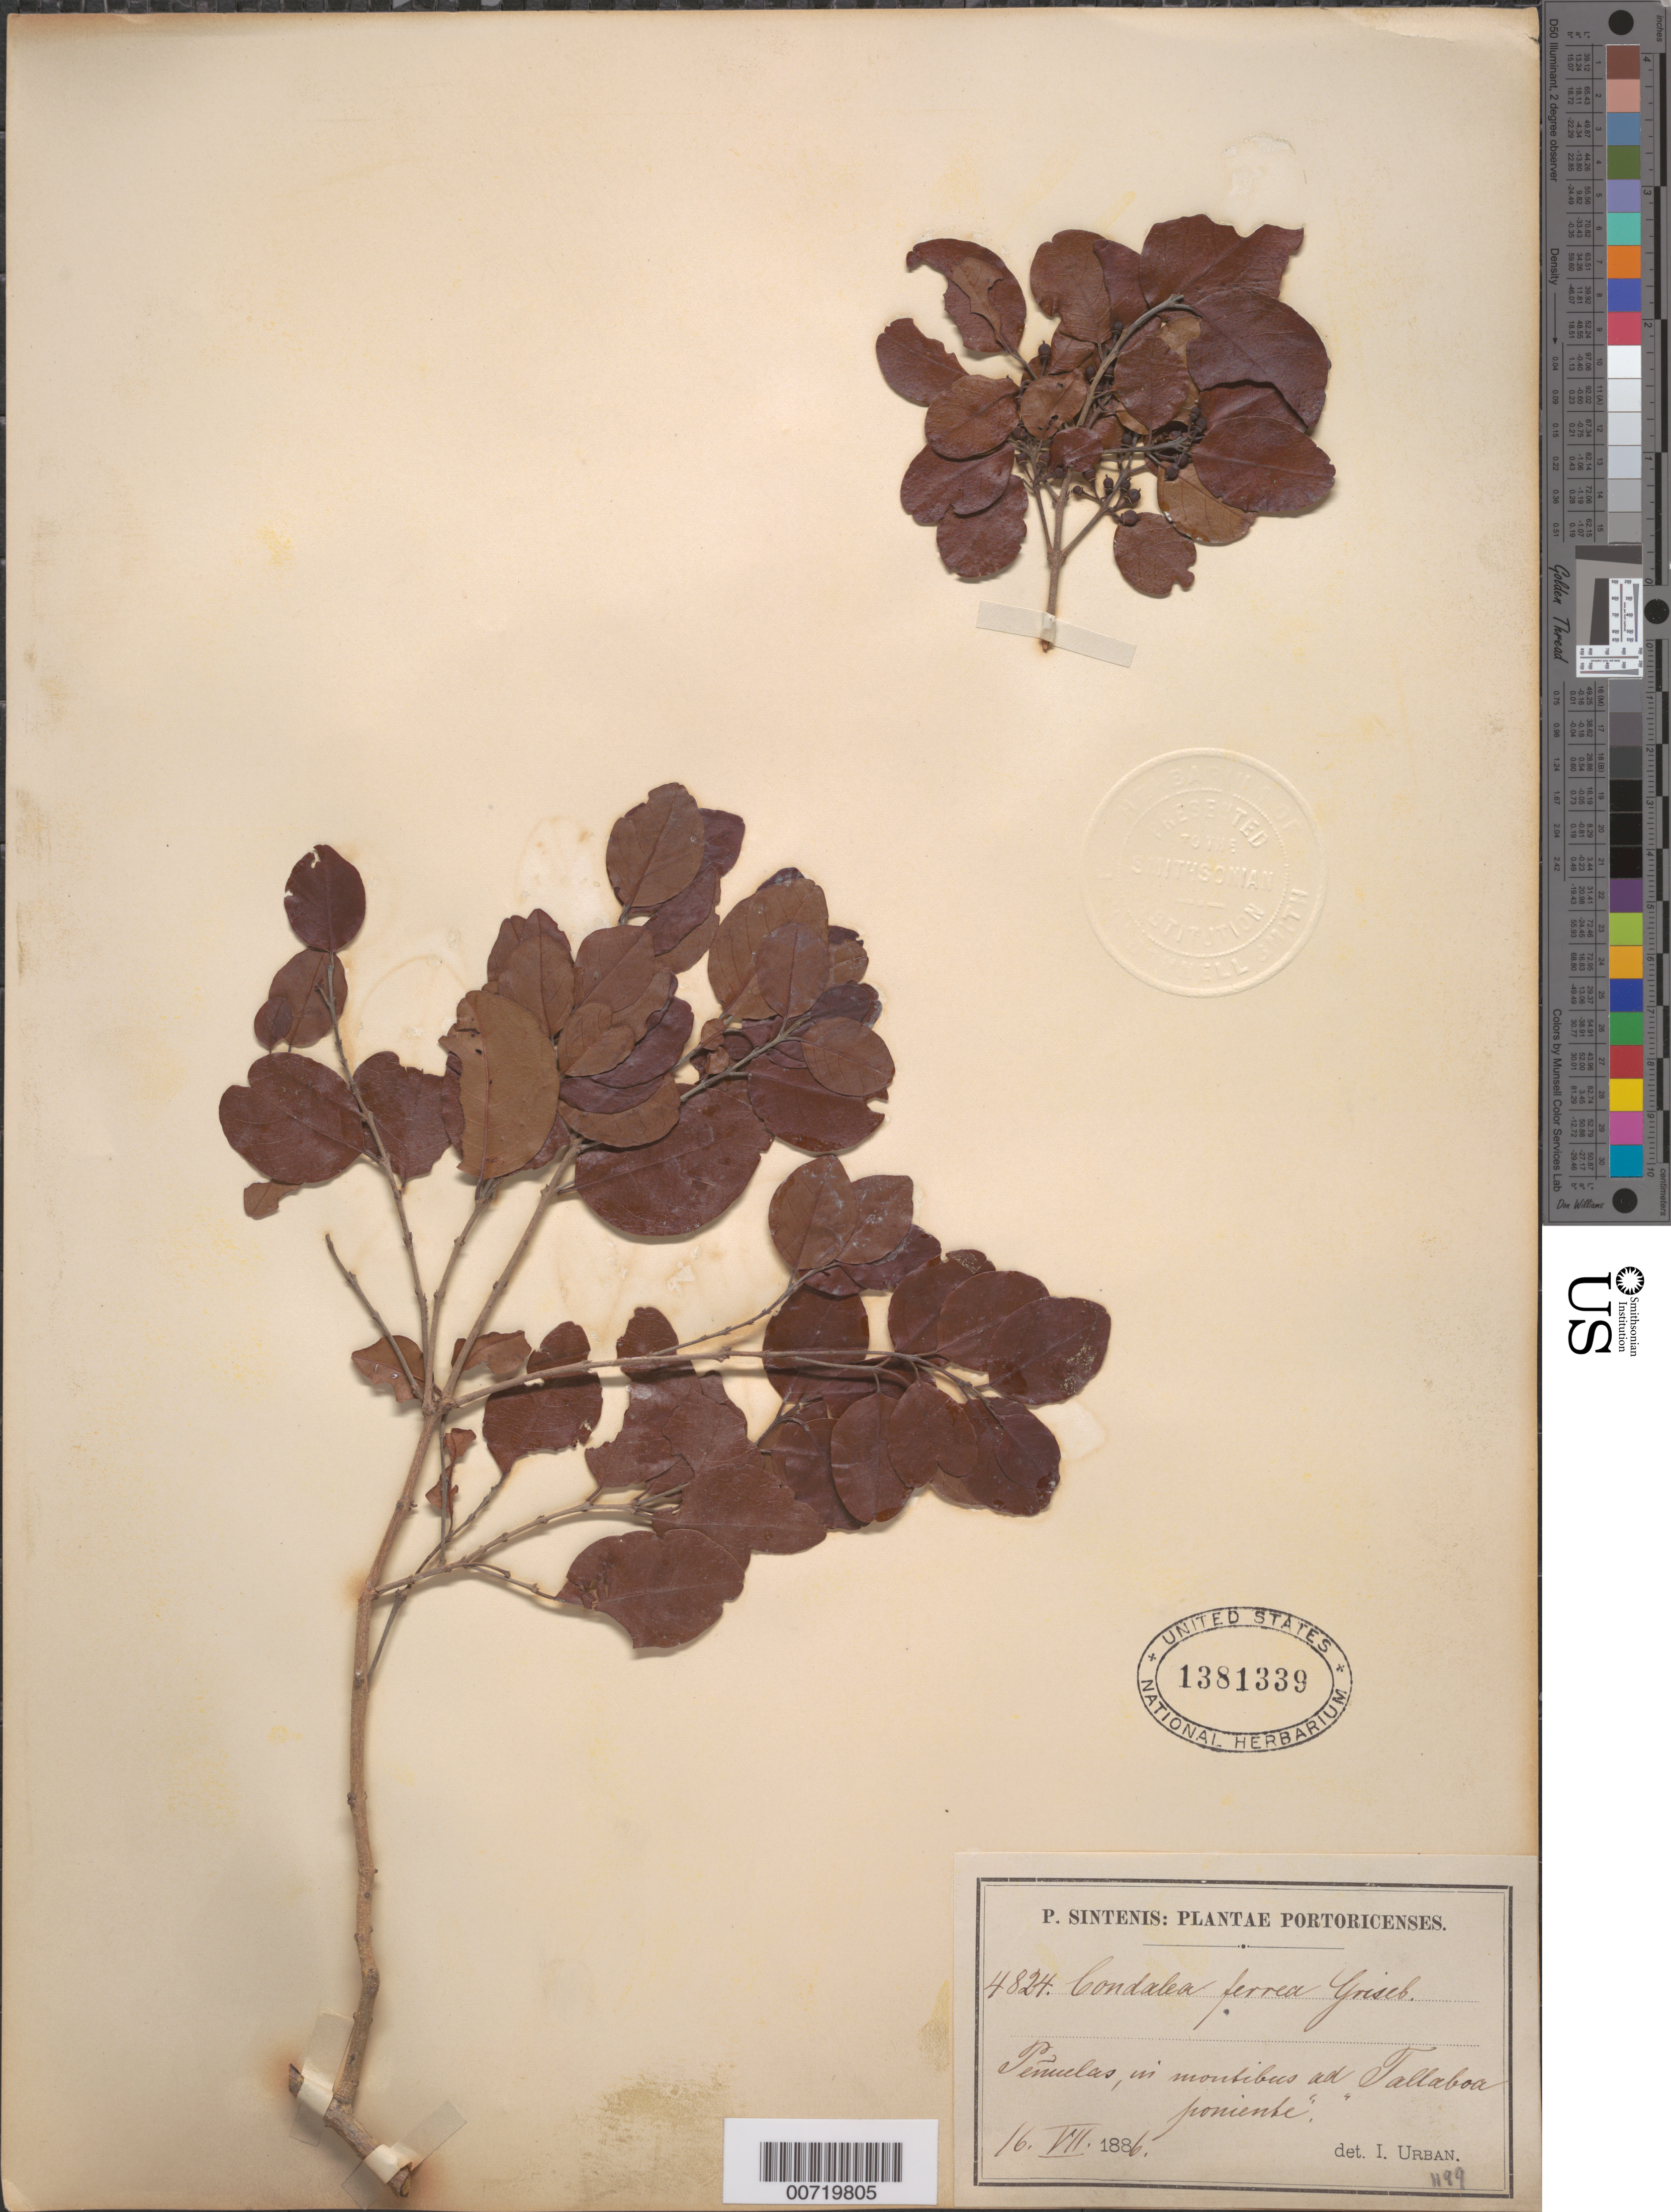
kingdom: Plantae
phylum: Tracheophyta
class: Magnoliopsida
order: Rosales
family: Rhamnaceae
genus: Krugiodendron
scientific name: Krugiodendron ferreum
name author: (Vahl) Urb.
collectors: P. Sintenis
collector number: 4824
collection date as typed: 16 Jul 1886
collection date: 1886-07-16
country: Puerto Rico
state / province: Peñuelas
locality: Peñuelas, in montibus ad Tallaboa Ponienbe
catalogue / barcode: US 1381339